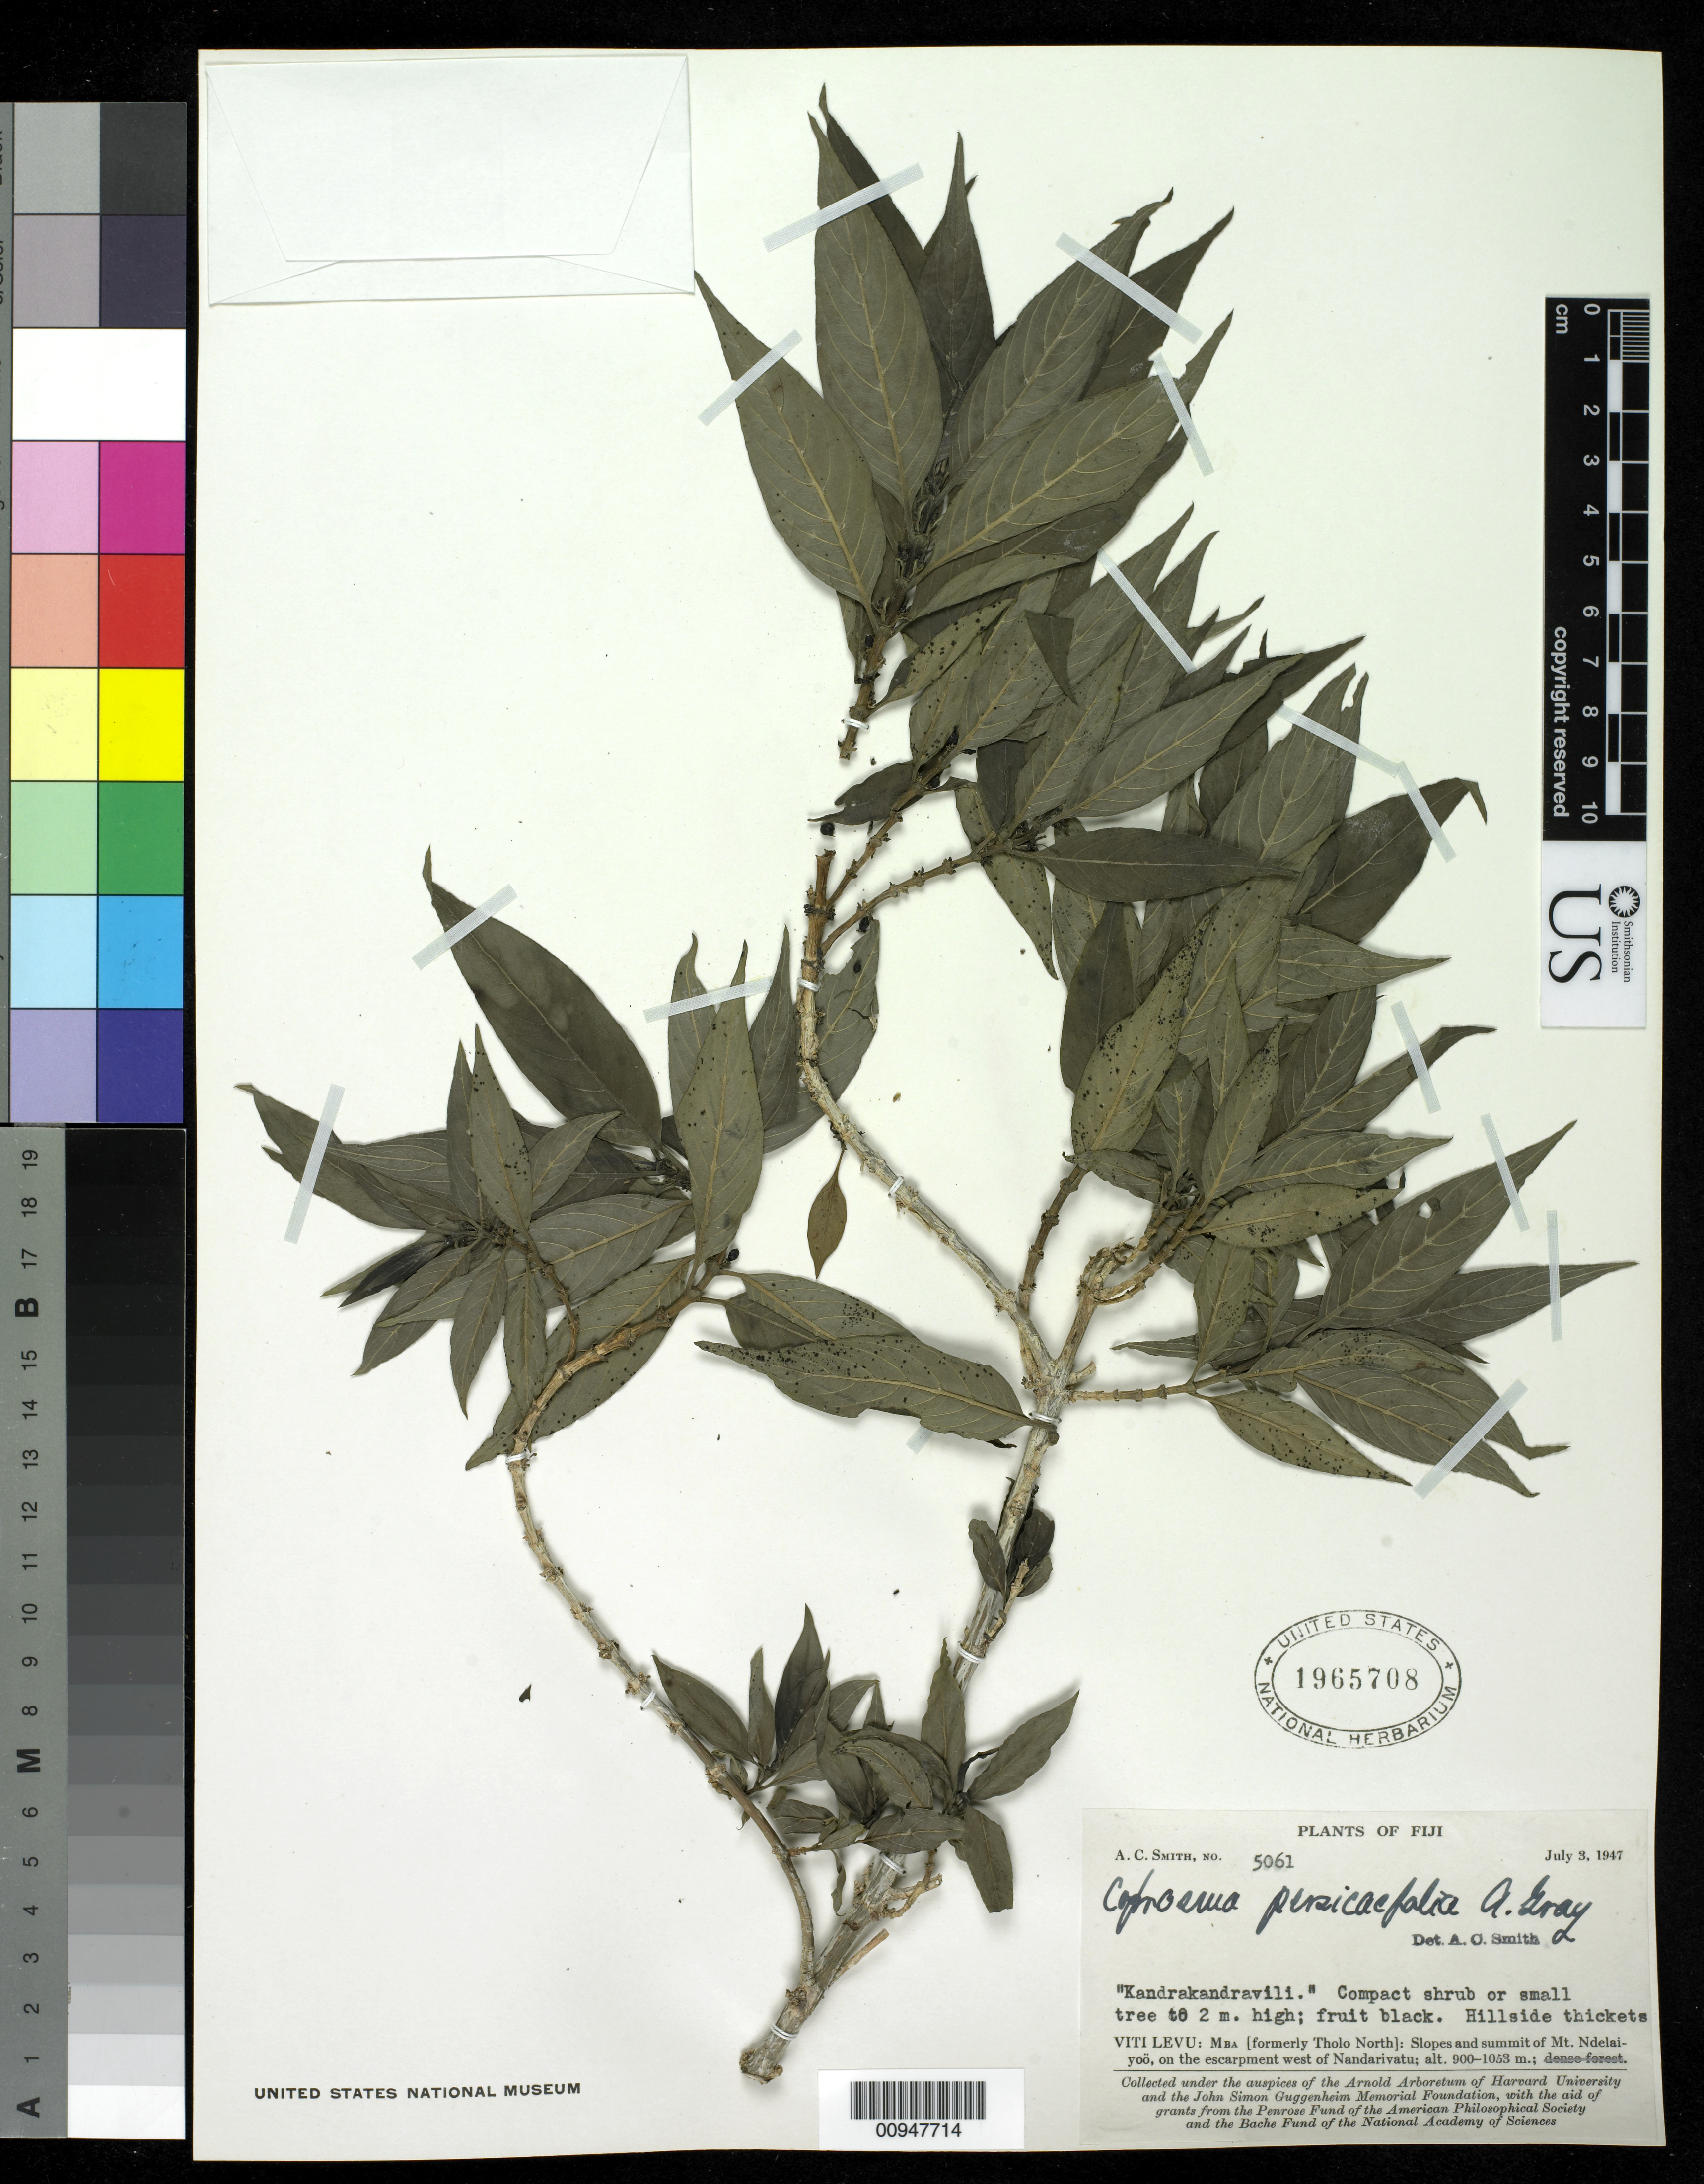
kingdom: Plantae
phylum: Tracheophyta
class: Magnoliopsida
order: Gentianales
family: Rubiaceae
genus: Coprosma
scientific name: Coprosma persicifolia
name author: A. Gray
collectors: C. A. Smith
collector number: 5061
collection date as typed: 03 Jul 1947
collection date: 1947-07-03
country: Fiji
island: Viti Levu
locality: Viti Levu (formerly Tholo North); Slopes and summit of Mt. Ndelaiyoo, on the escarpment west of Nandarivatu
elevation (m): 900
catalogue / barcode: US 1965708